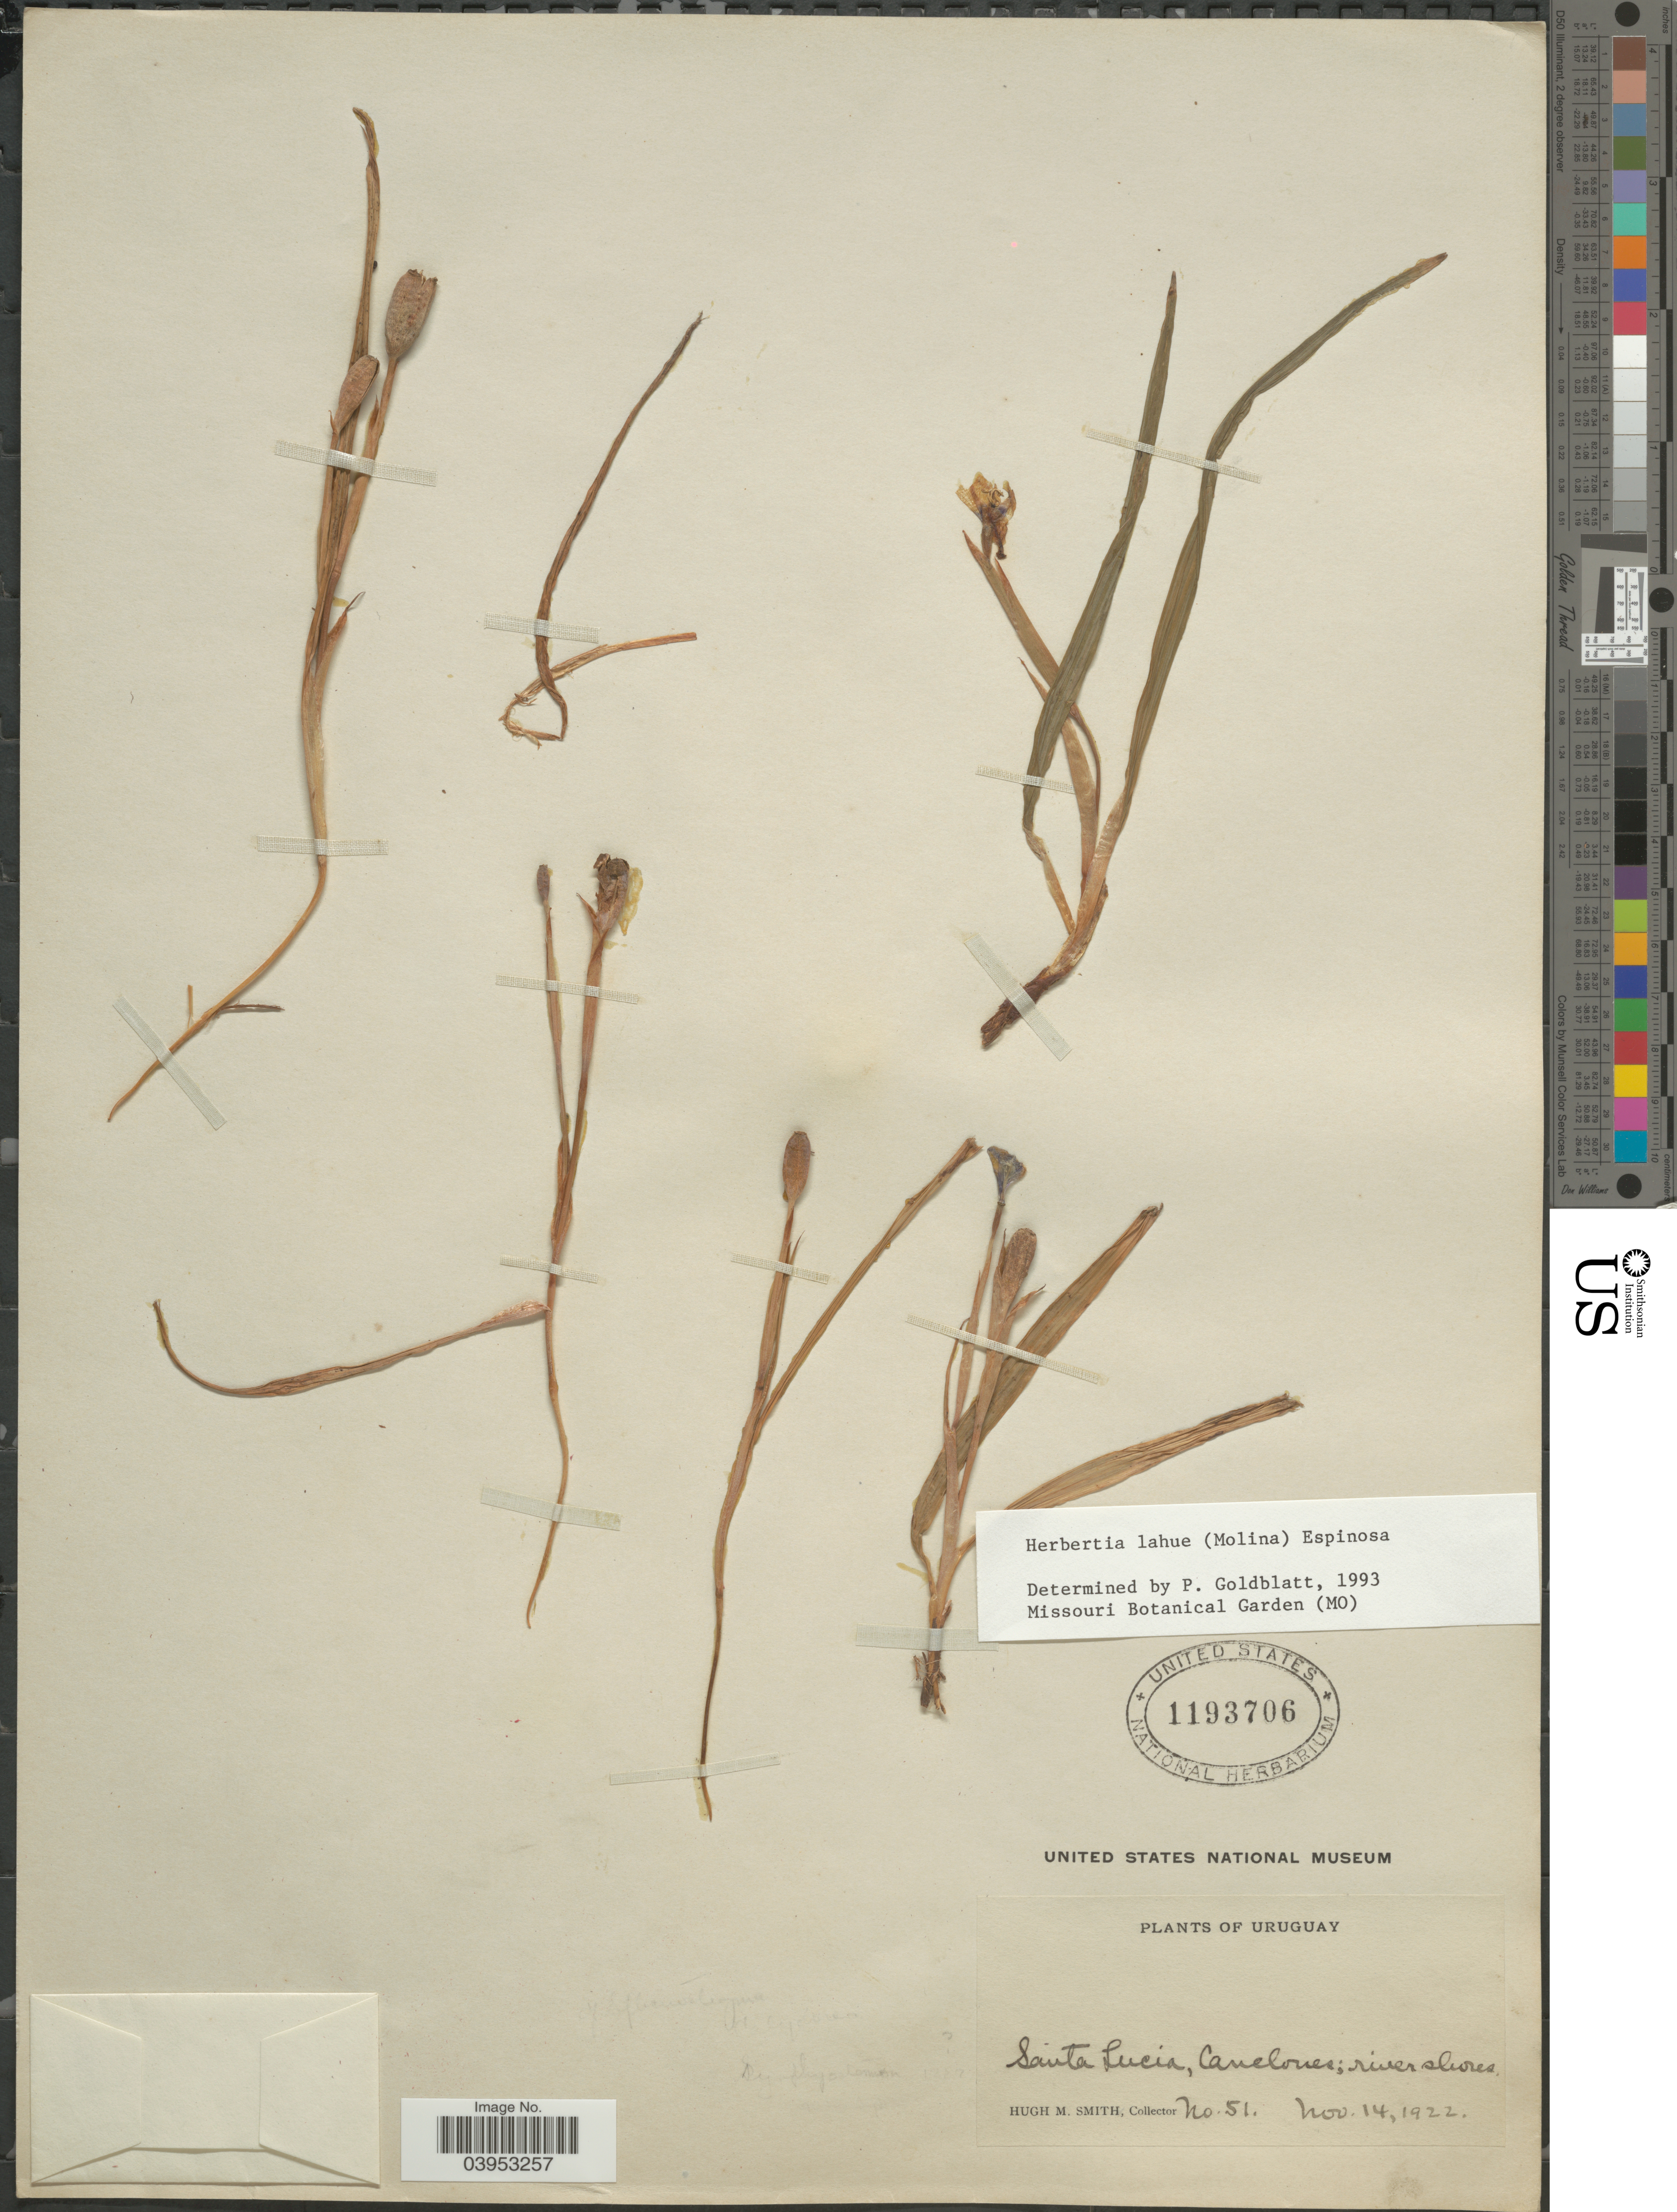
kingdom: Plantae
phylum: Tracheophyta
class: Liliopsida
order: Asparagales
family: Iridaceae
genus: Herbertia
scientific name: Herbertia lahue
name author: (Molina) Goldblatt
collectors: H. M. Smith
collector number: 51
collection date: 1922-11-14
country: Uruguay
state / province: Canelones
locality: Santa Lucia.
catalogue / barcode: US 1193706